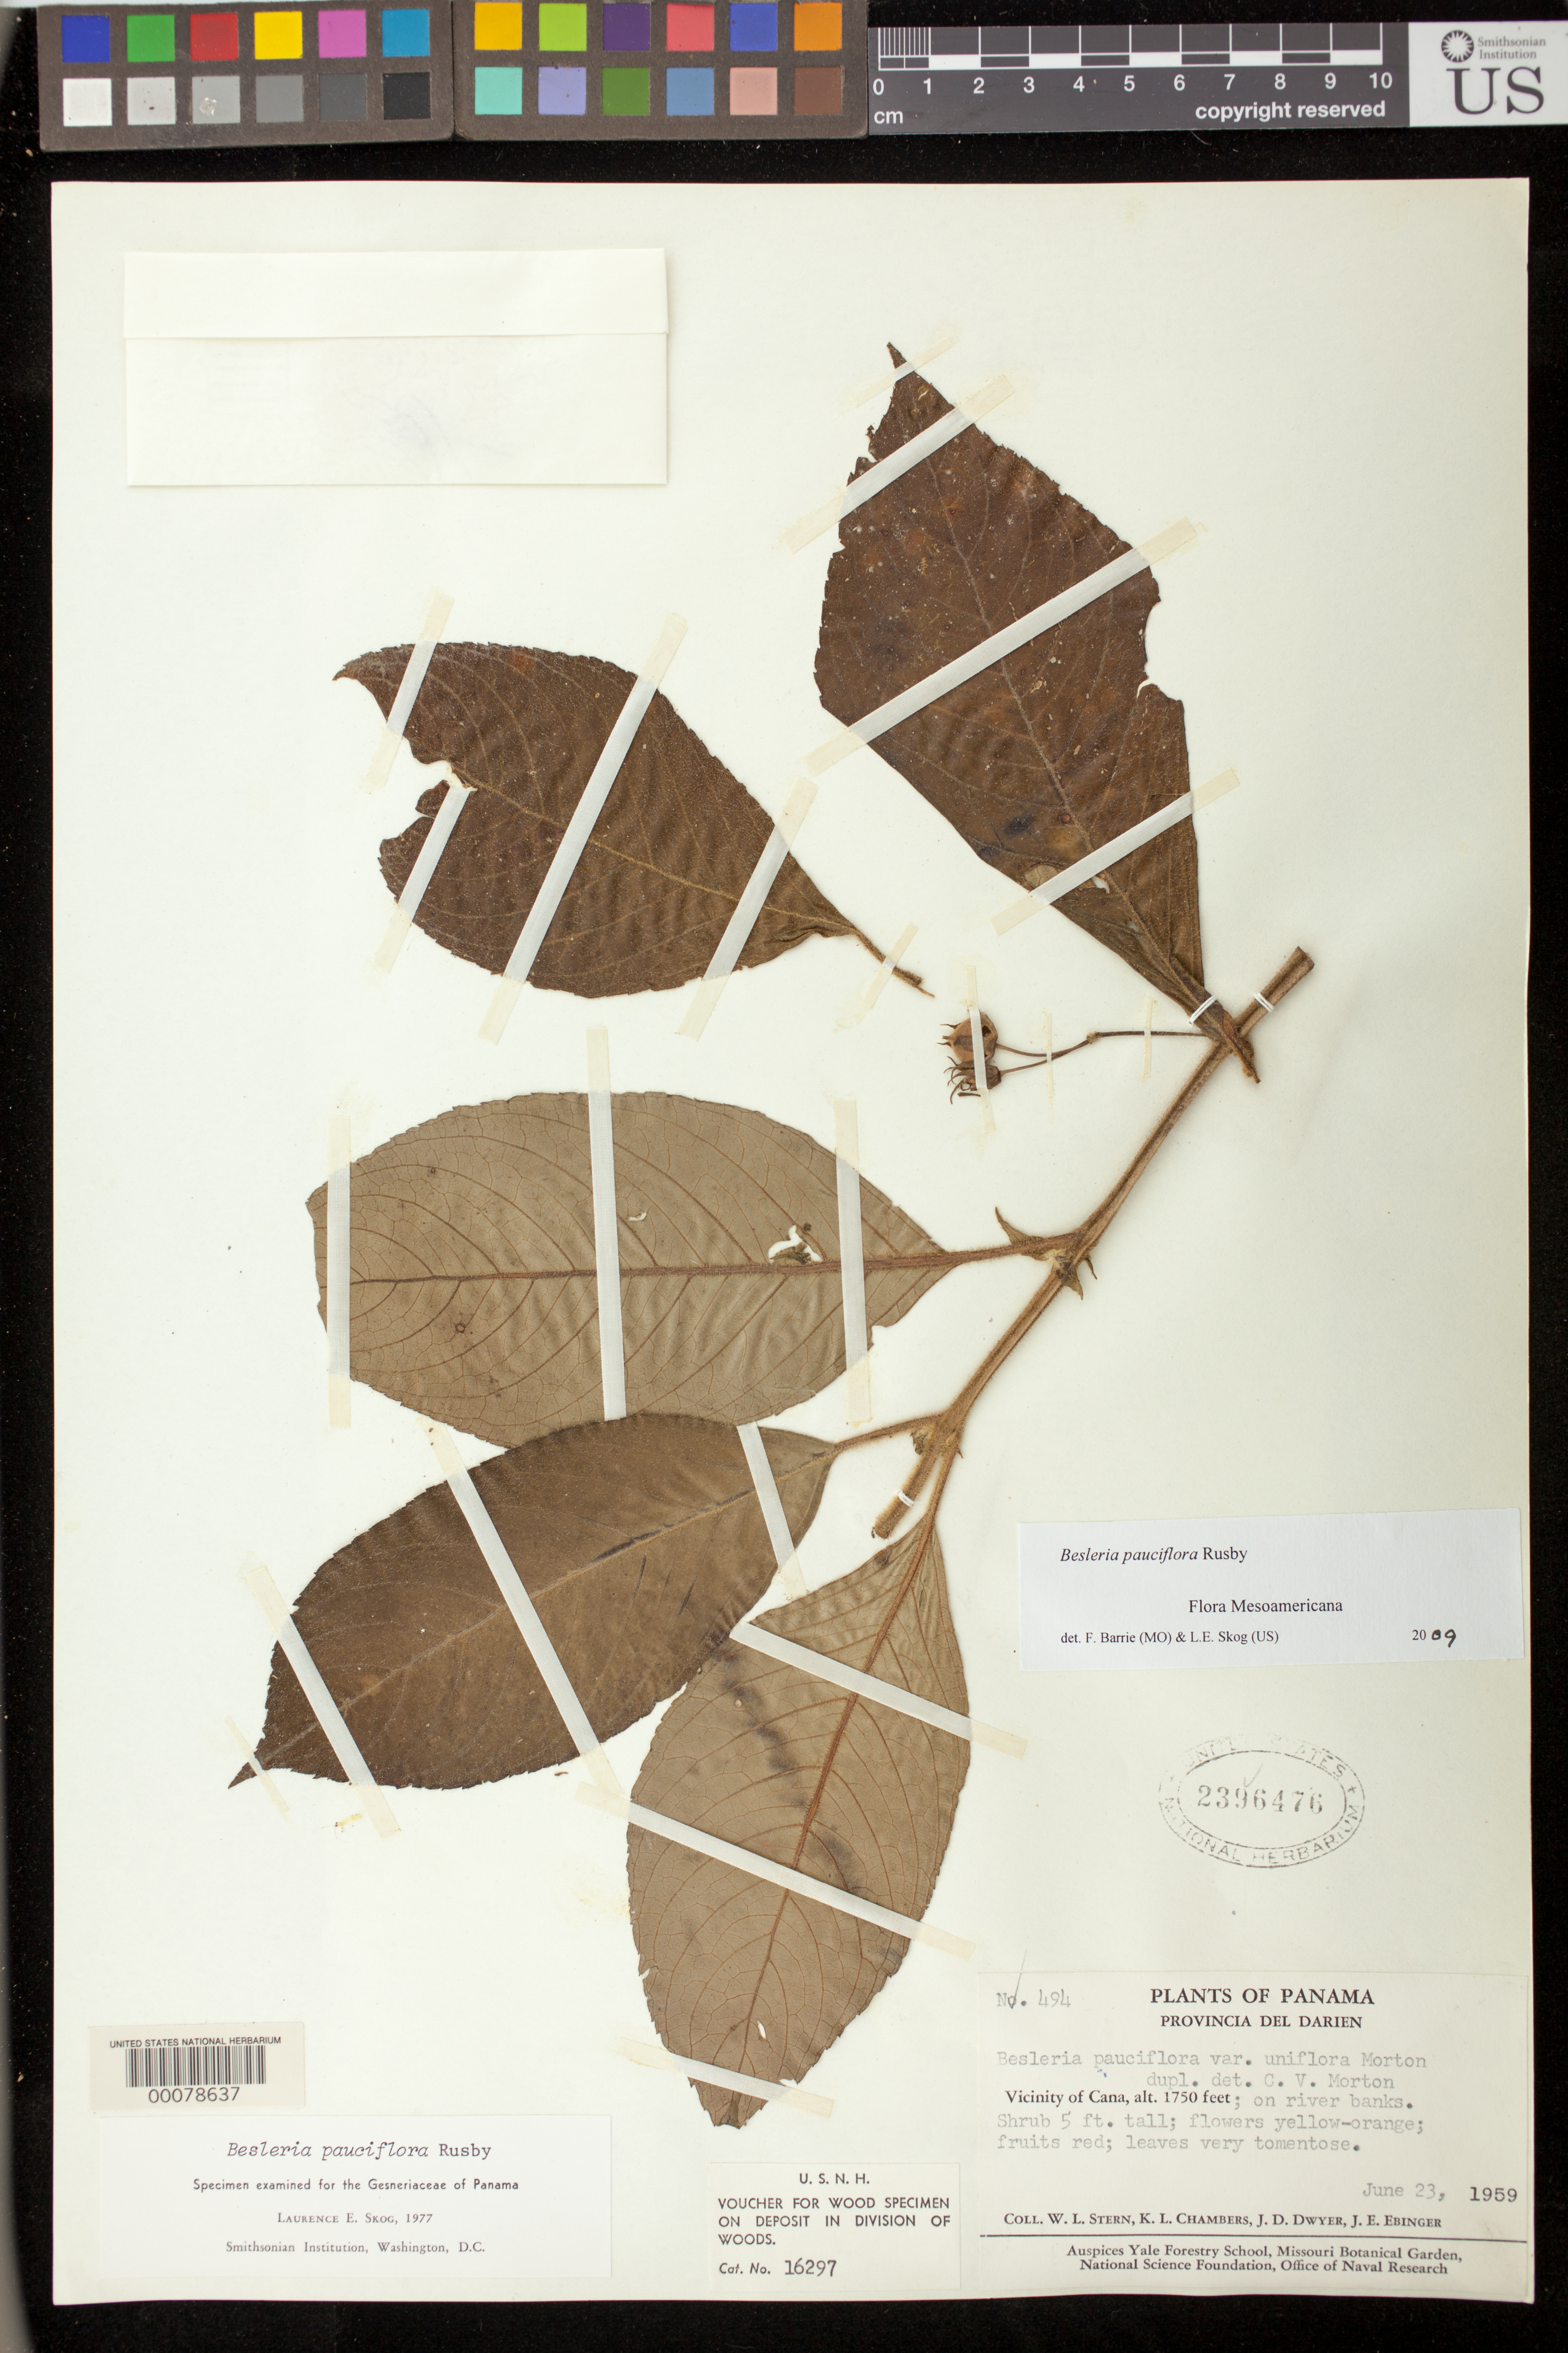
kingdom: Plantae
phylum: Tracheophyta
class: Magnoliopsida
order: Lamiales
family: Gesneriaceae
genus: Besleria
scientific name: Besleria pauciflora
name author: Rusby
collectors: W. L. Stern, K. L. Chambers, J. D. Dwyer & J. Ebinger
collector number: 494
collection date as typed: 23 Jun 1959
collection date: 1959-06-23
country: Panama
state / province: Darién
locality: Vicinity of Cana, at old town of Cana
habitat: Second growth forest & open pastures; on river bank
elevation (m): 533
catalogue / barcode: US 2396476